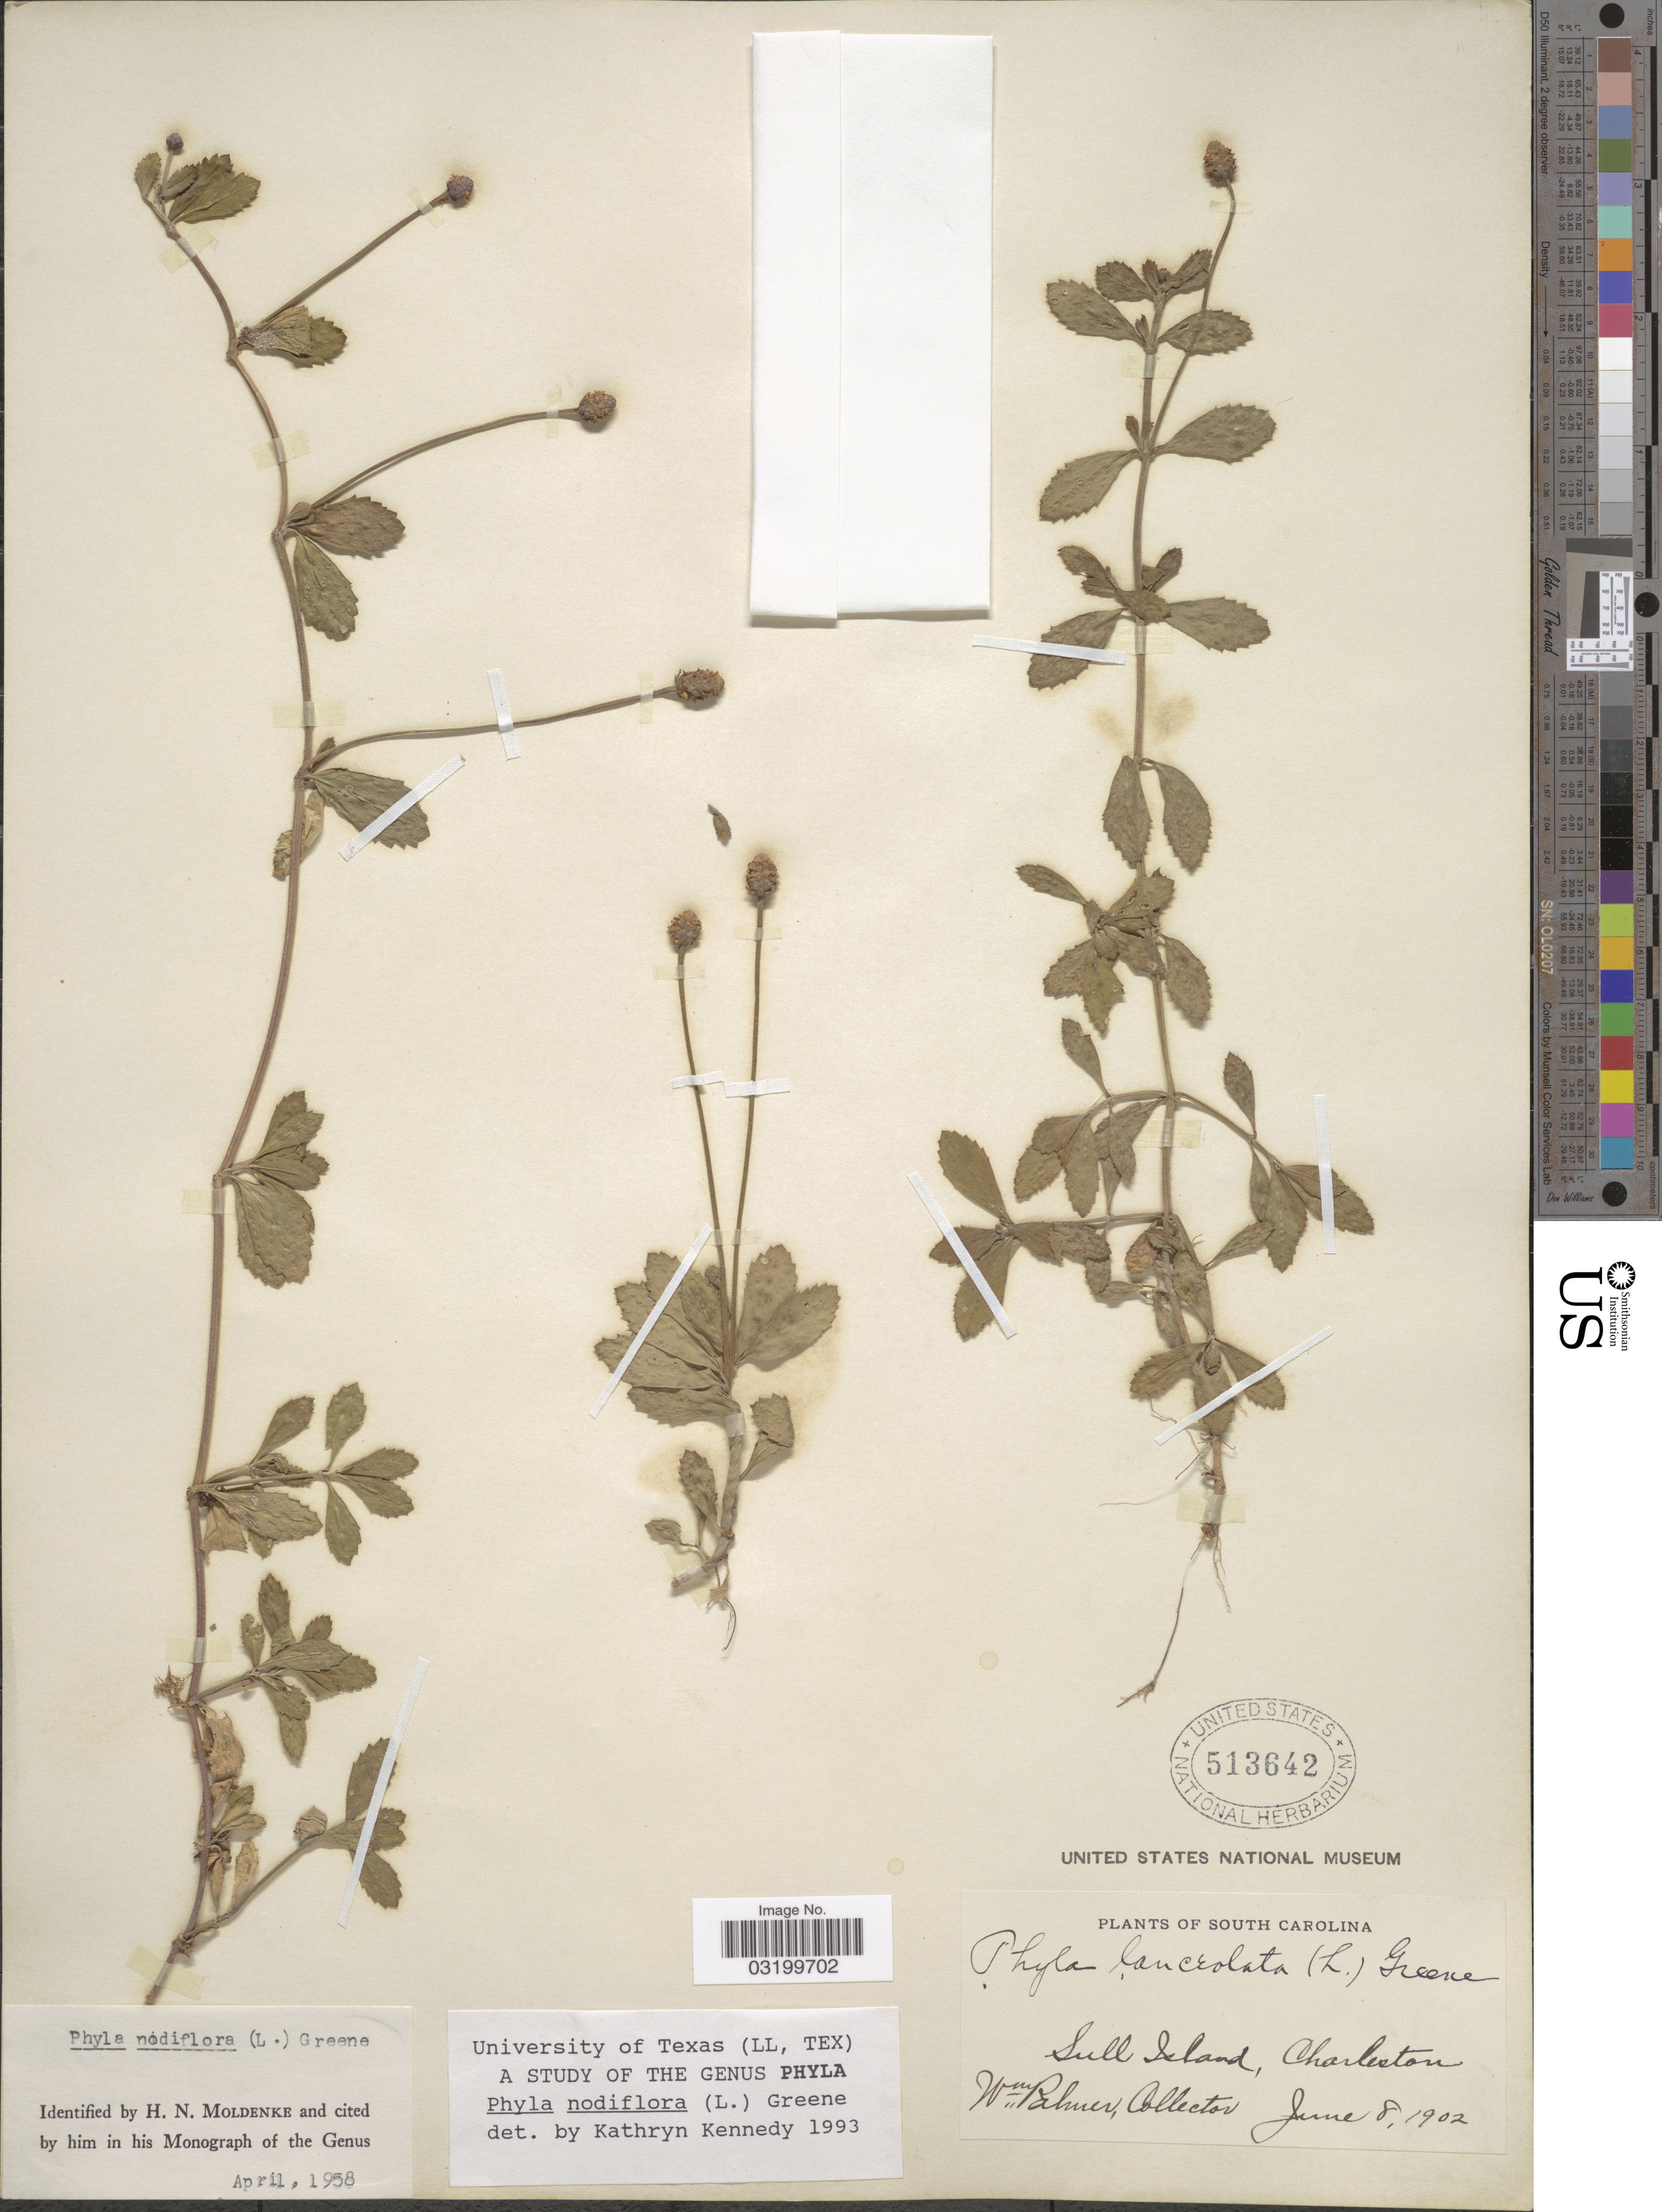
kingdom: Plantae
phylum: Tracheophyta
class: Magnoliopsida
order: Lamiales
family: Verbenaceae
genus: Phyla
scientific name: Phyla nodiflora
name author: (L.) Greene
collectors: W. Palmer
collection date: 1902-06-08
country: United States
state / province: South Carolina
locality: Sull Island, Charleston.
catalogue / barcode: US 513642